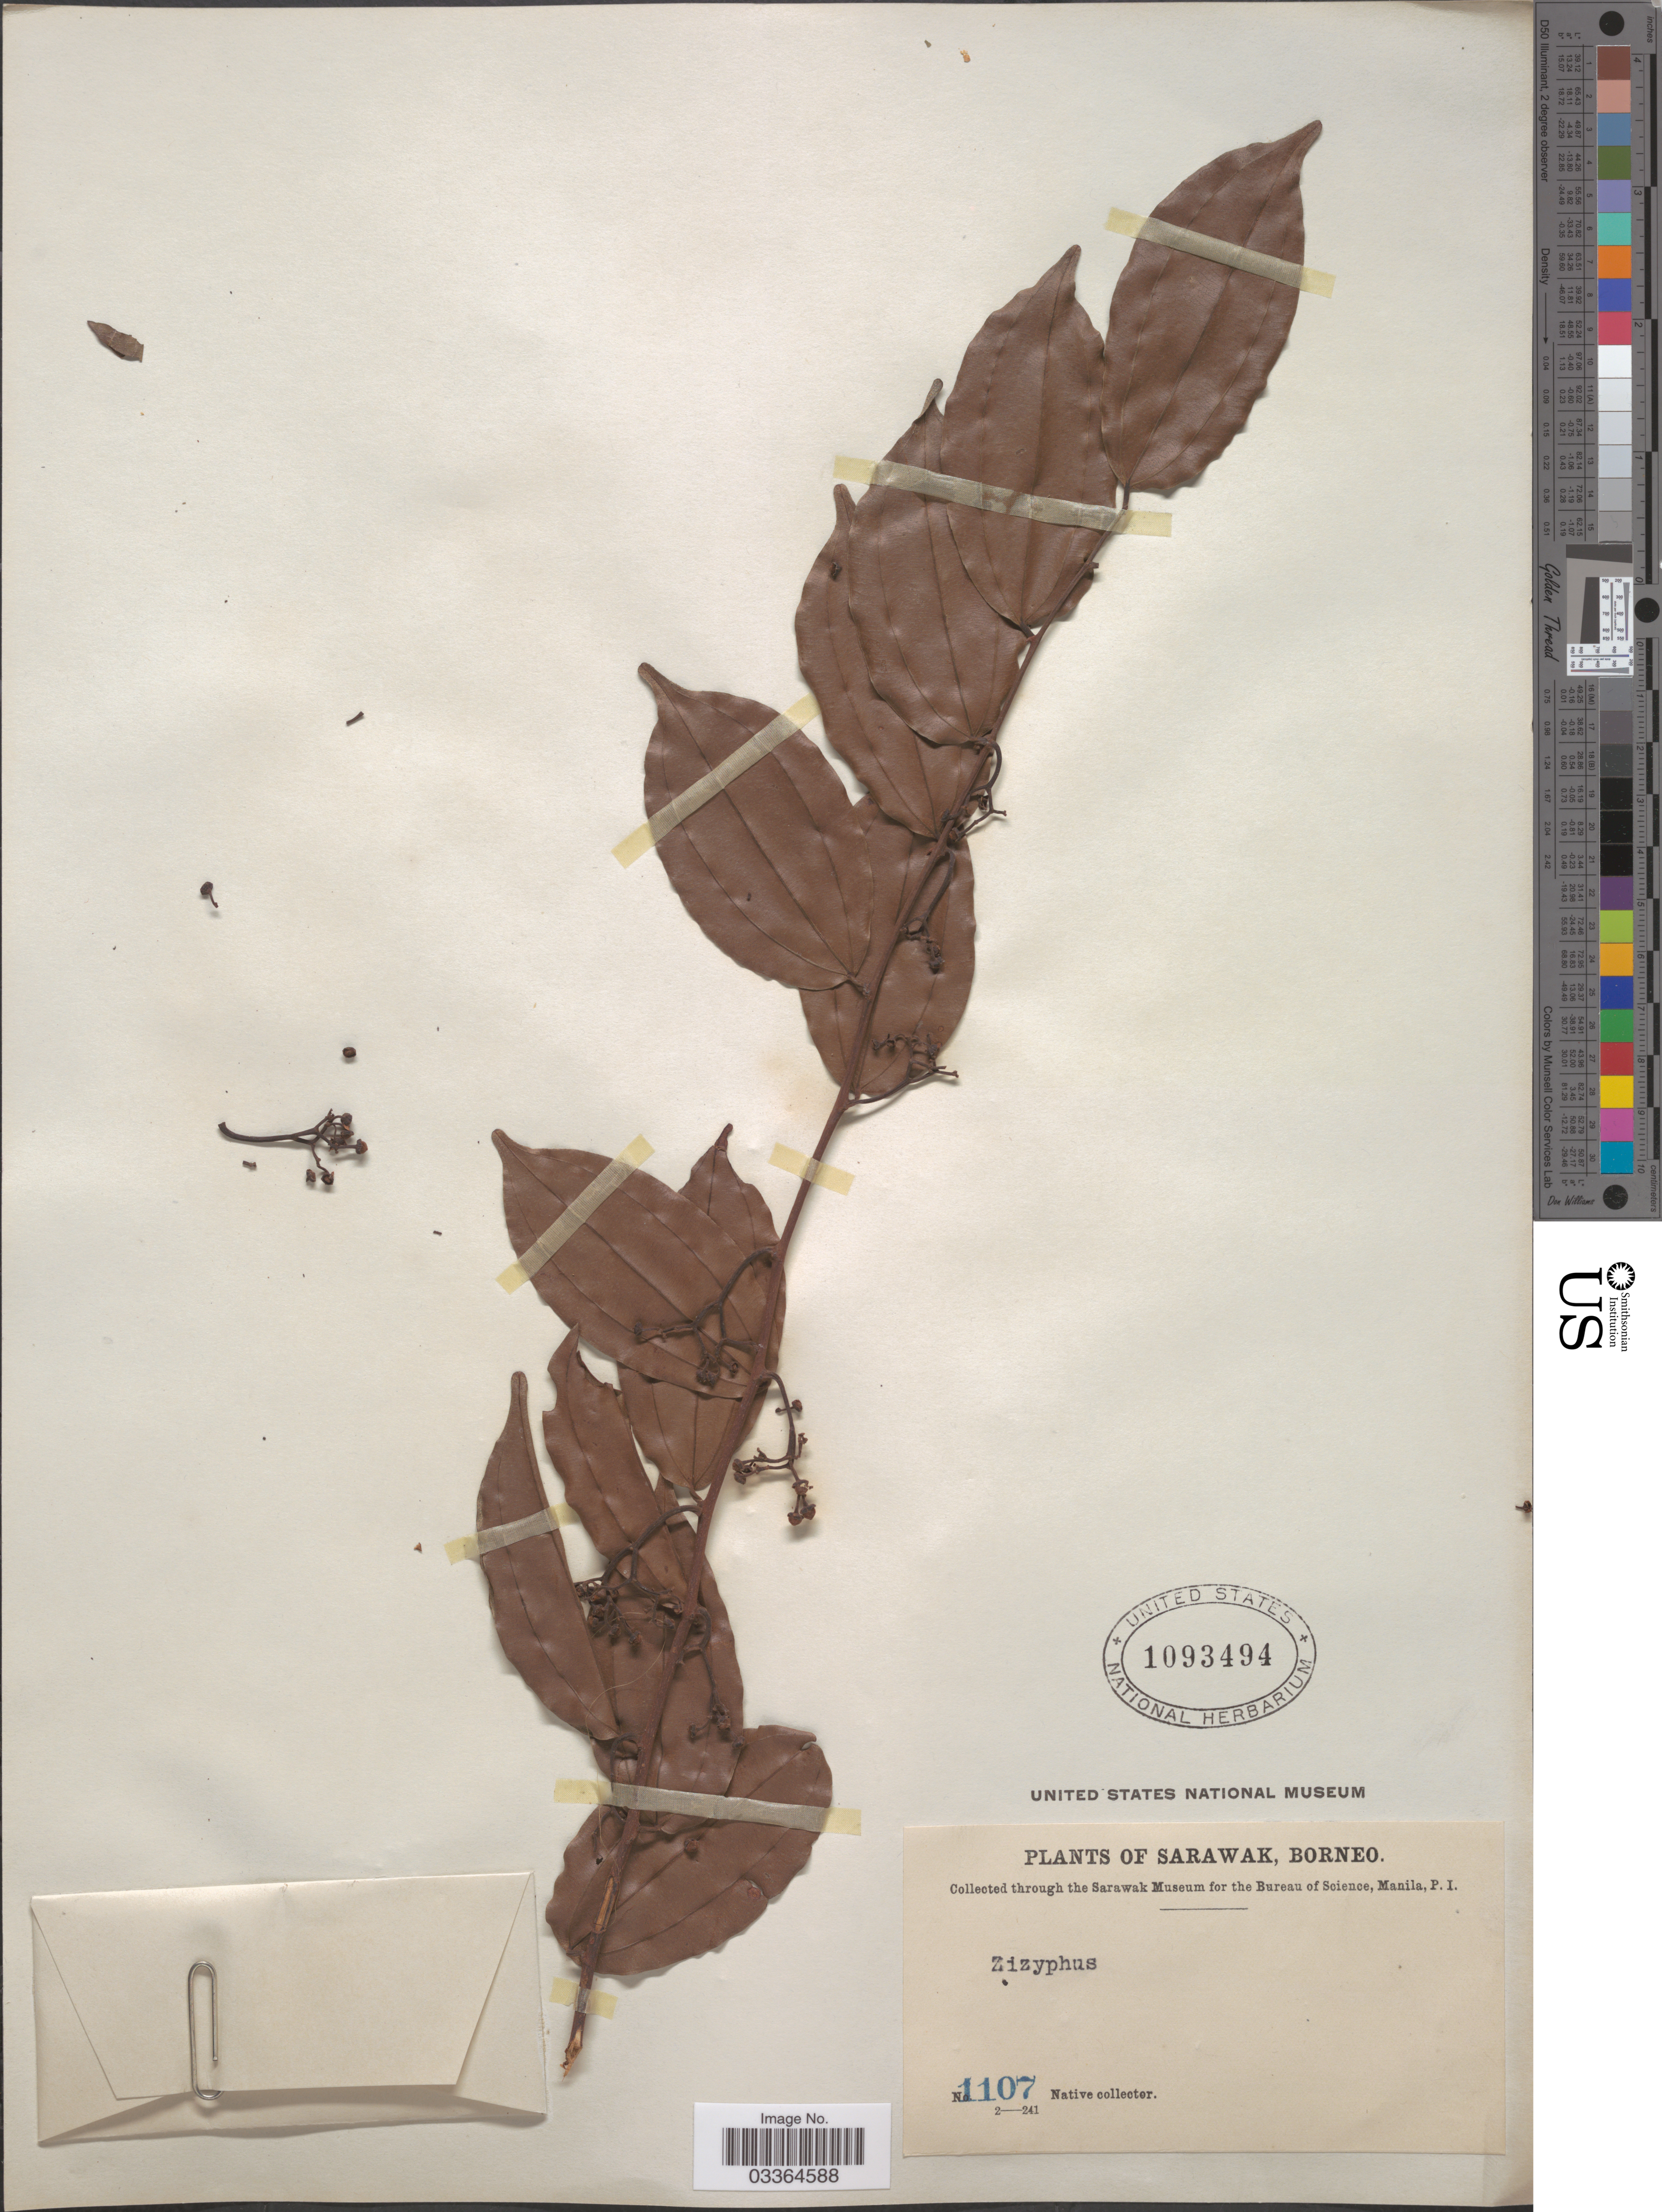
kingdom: Plantae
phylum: Tracheophyta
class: Magnoliopsida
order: Rosales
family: Rhamnaceae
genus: Ziziphus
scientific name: Ziziphus sp.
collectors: Native collector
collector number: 1107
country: Malaysia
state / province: Sarawak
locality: Borneo.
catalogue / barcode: US 1093494